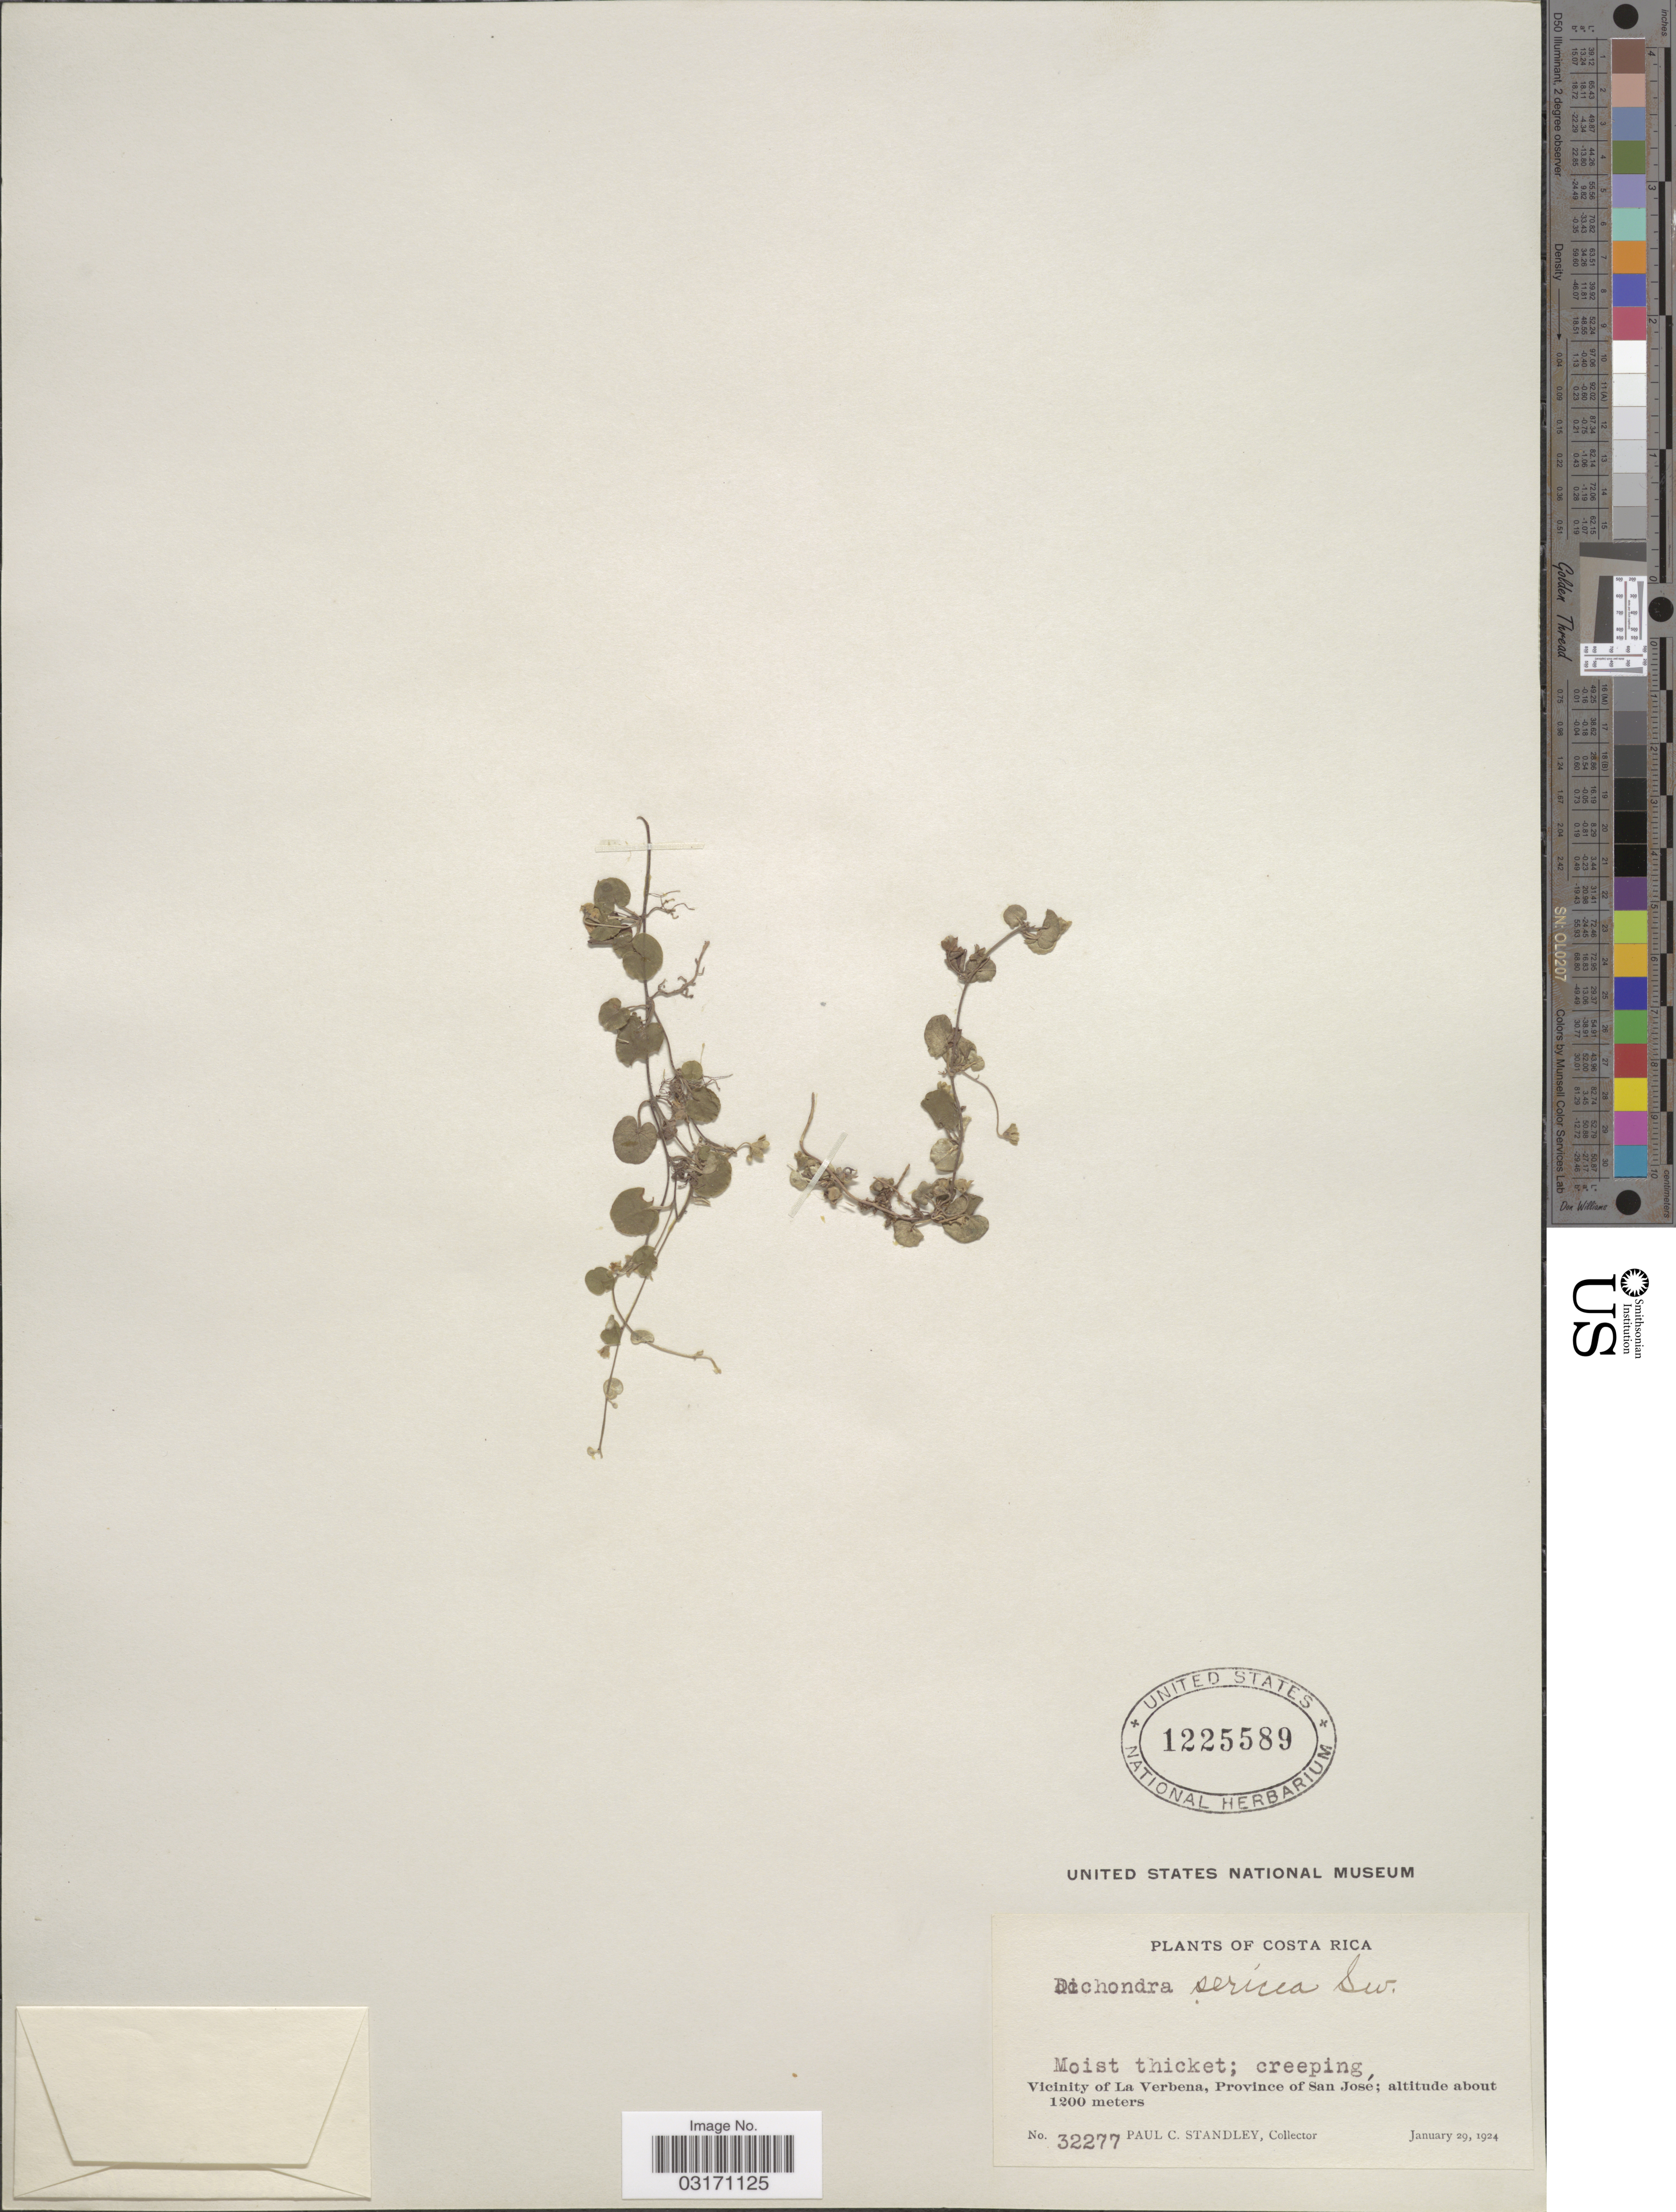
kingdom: Plantae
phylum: Tracheophyta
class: Magnoliopsida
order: Solanales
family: Convolvulaceae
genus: Dichondra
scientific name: Dichondra sericea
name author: Sw.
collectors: P. C. Standley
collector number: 32277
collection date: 1924-01-29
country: Costa Rica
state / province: San José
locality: Vicinity of La Verbena.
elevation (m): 1200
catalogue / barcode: US 1225589